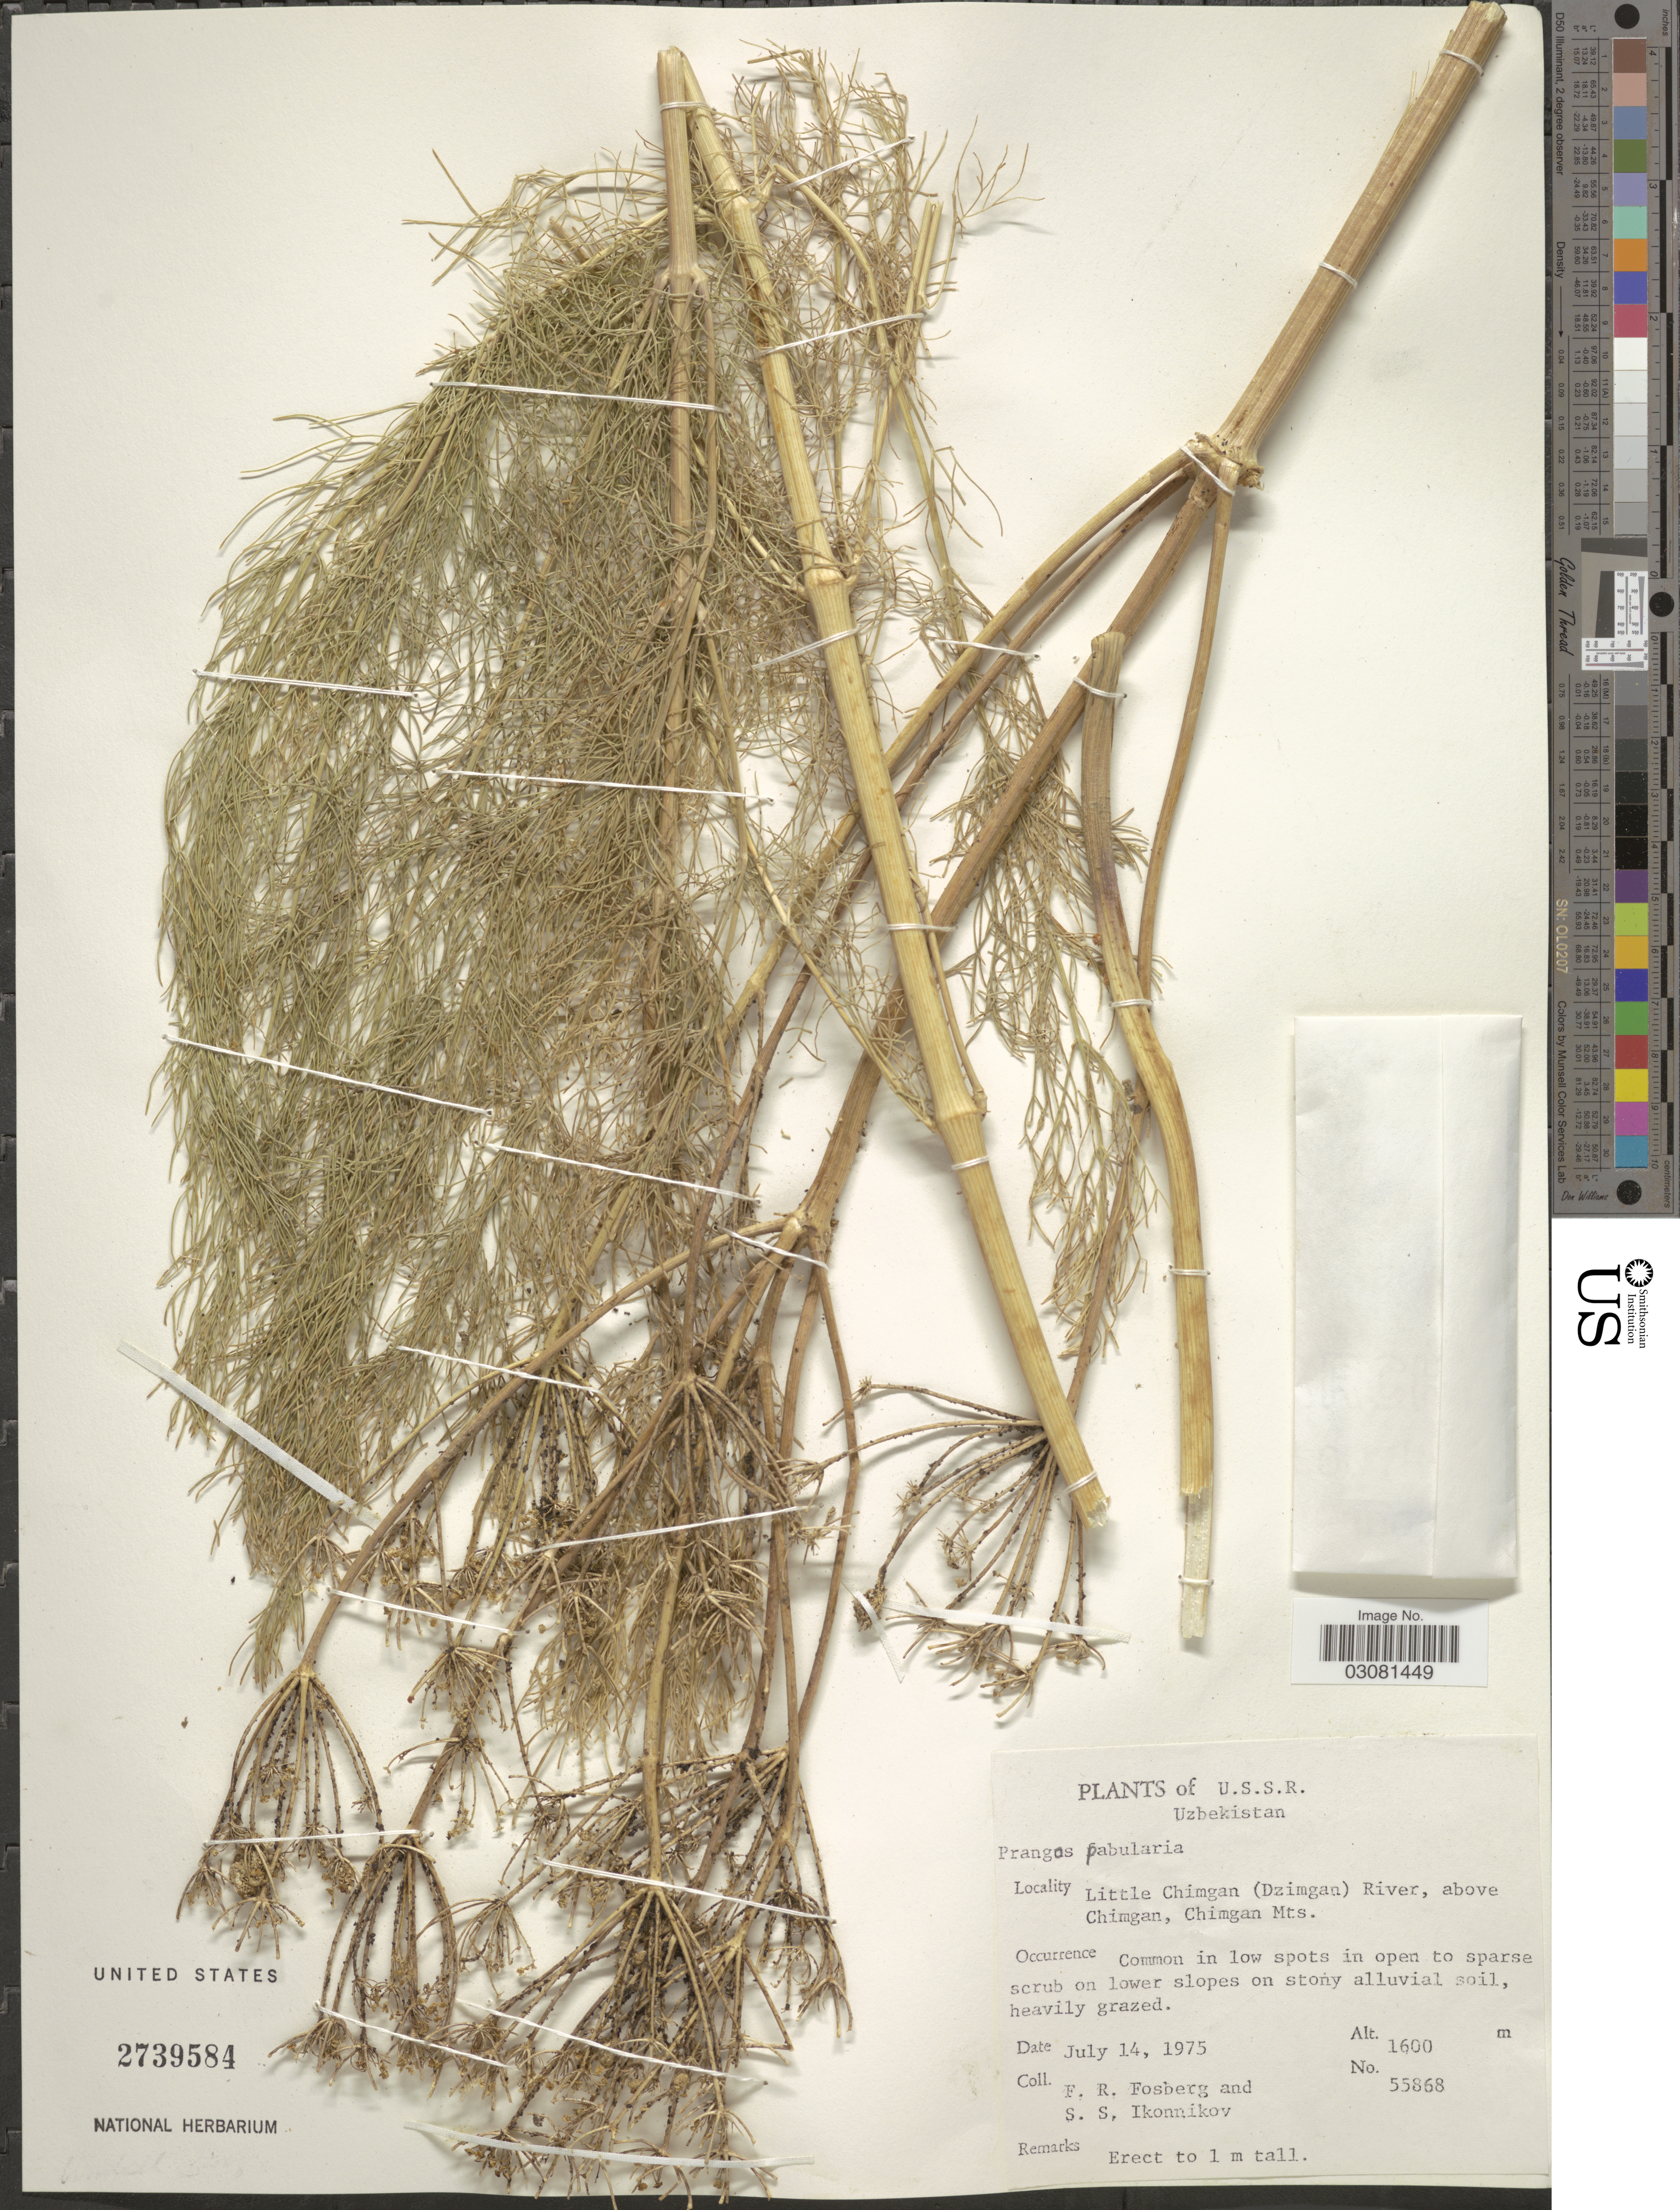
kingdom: Plantae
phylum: Tracheophyta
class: Magnoliopsida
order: Apiales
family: Apiaceae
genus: Prangos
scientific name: Prangos pabularia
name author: Lindl.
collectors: F. R. Fosberg & S. Ikonnikov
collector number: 55868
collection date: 1975-07-14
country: Uzbekistan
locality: U.S.S.R., Little Chimgan (Dzimgan) River, above Chimgan, Chimgan Mts.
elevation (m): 1600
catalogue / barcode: US 2739584